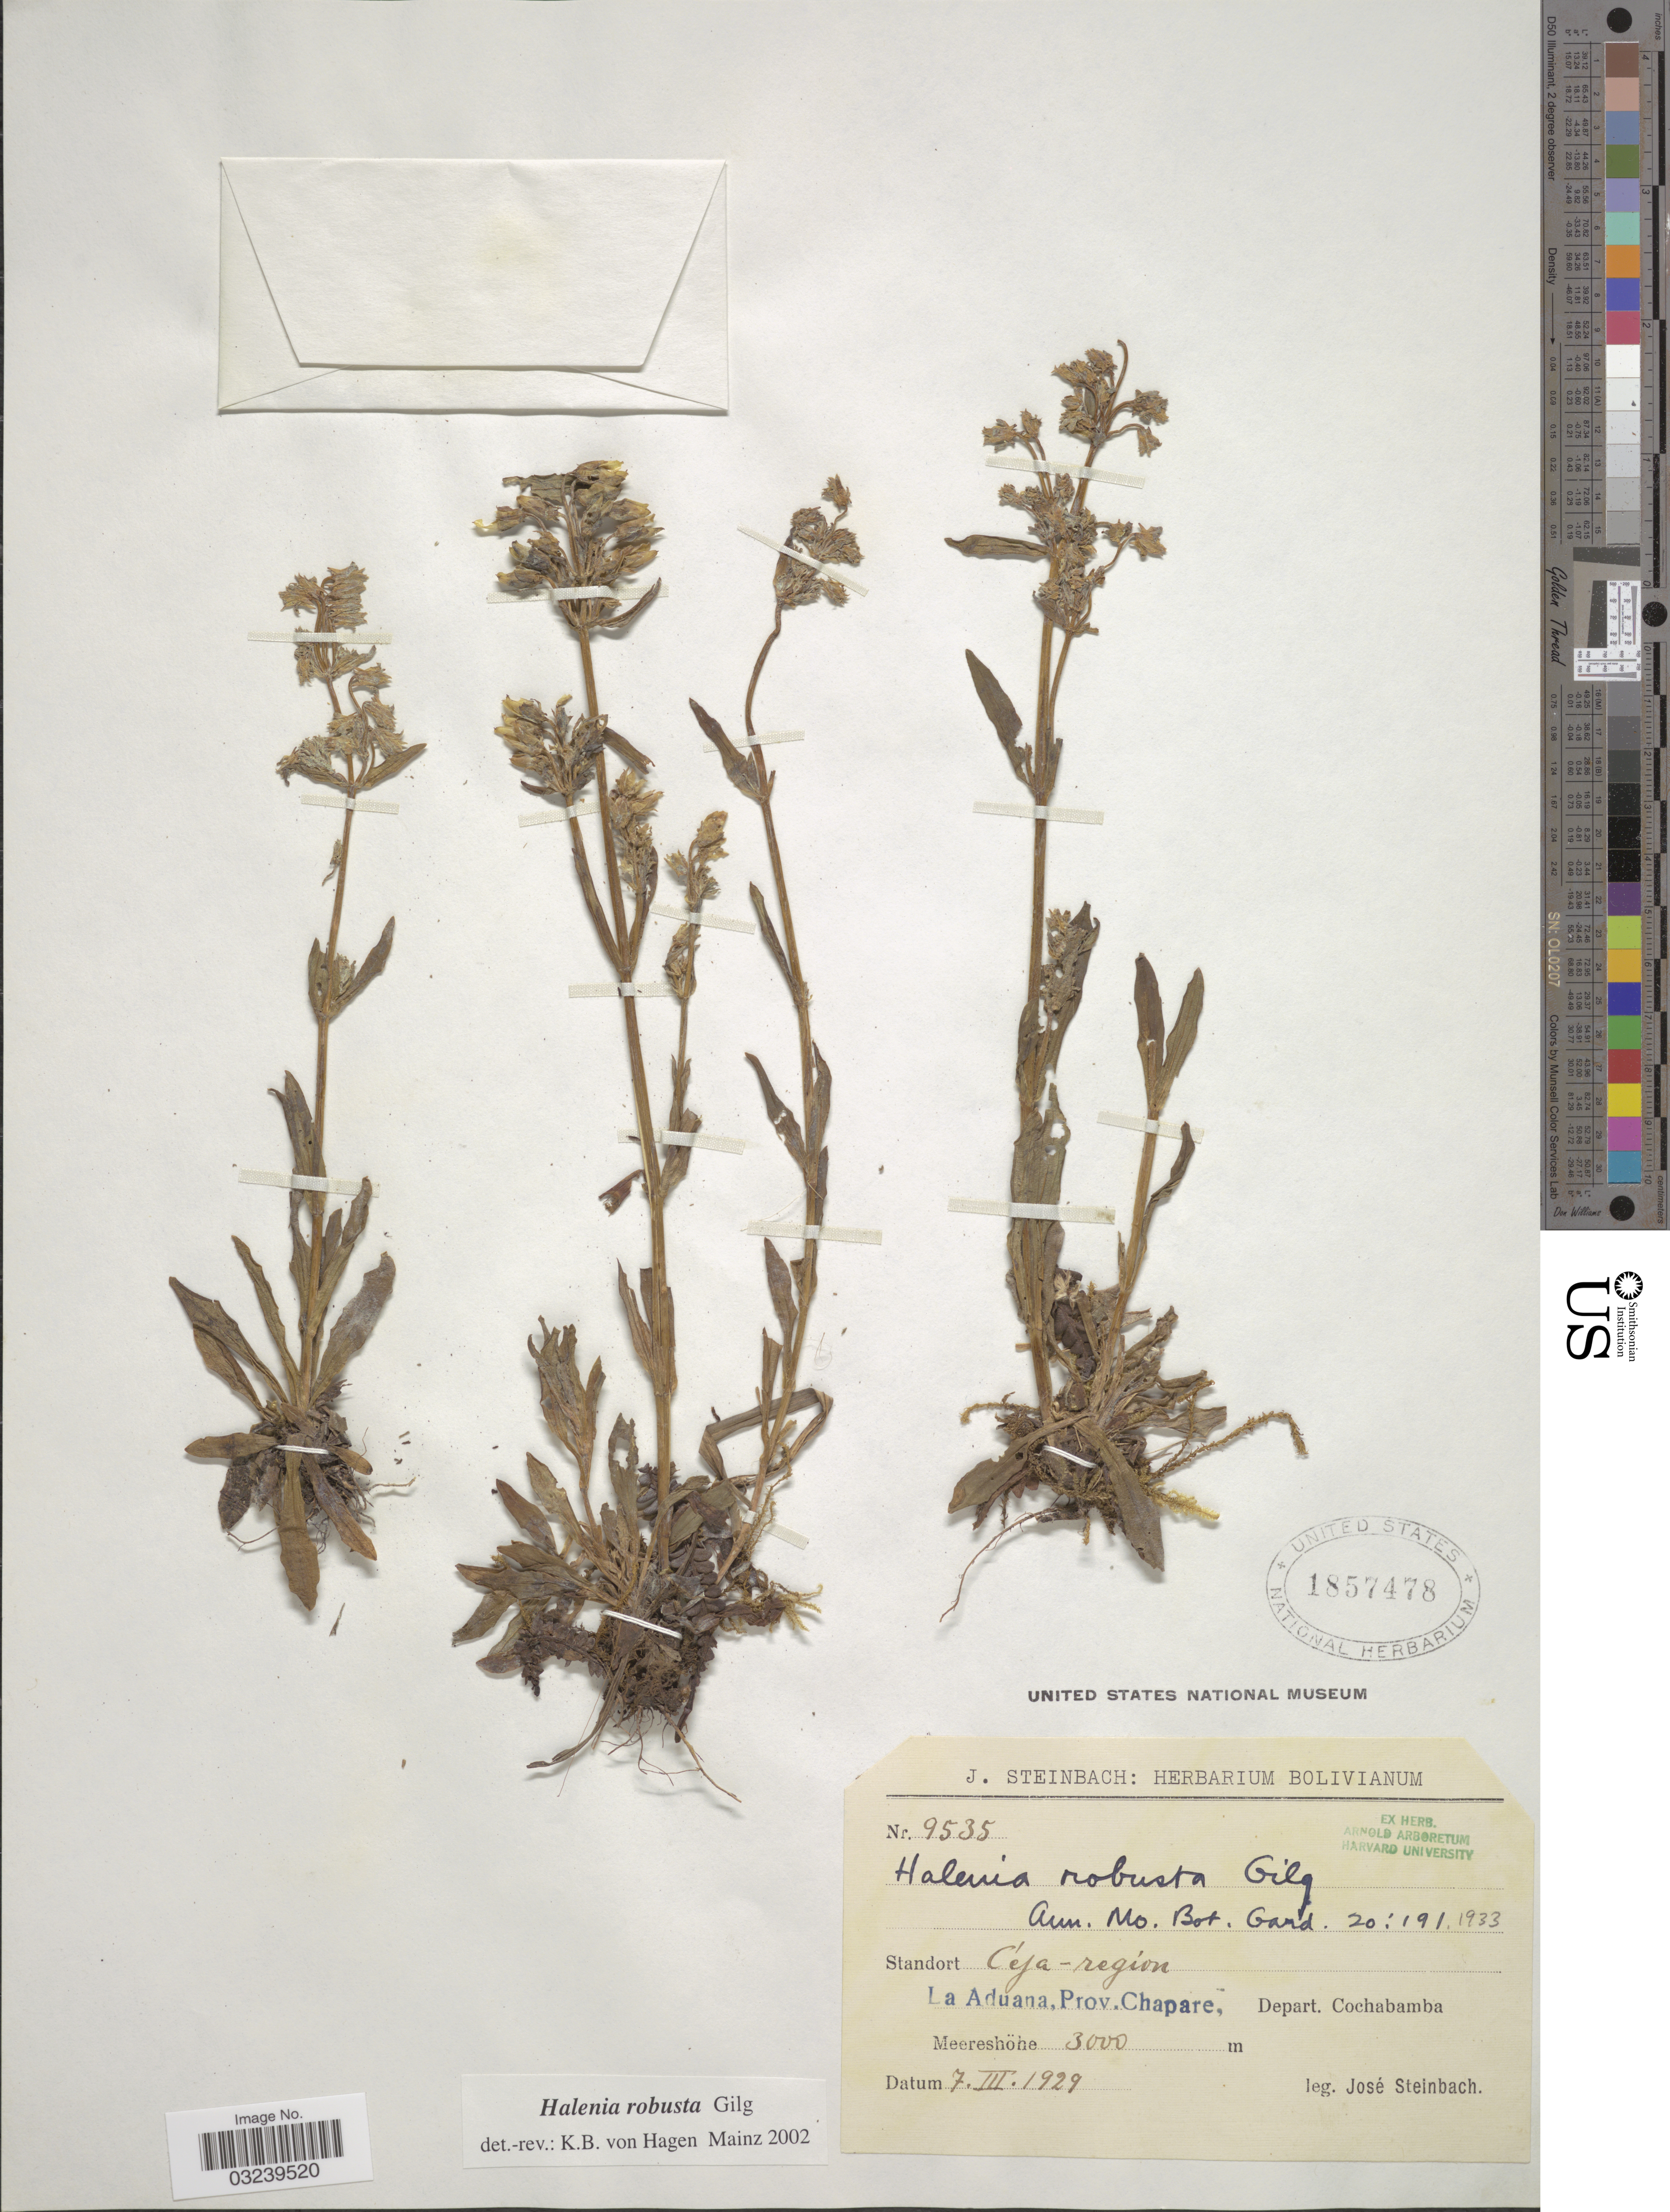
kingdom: Plantae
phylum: Tracheophyta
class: Magnoliopsida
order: Gentianales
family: Gentianaceae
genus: Halenia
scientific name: Halenia robusta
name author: Gilg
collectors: J. Steinbach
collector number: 9535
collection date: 1929-03-07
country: Bolivia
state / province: Cochabamba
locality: Ceja-regíon, La Aduana, Prov. Chapare, Depart. Cochabamba.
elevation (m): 3000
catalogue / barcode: US 1857478